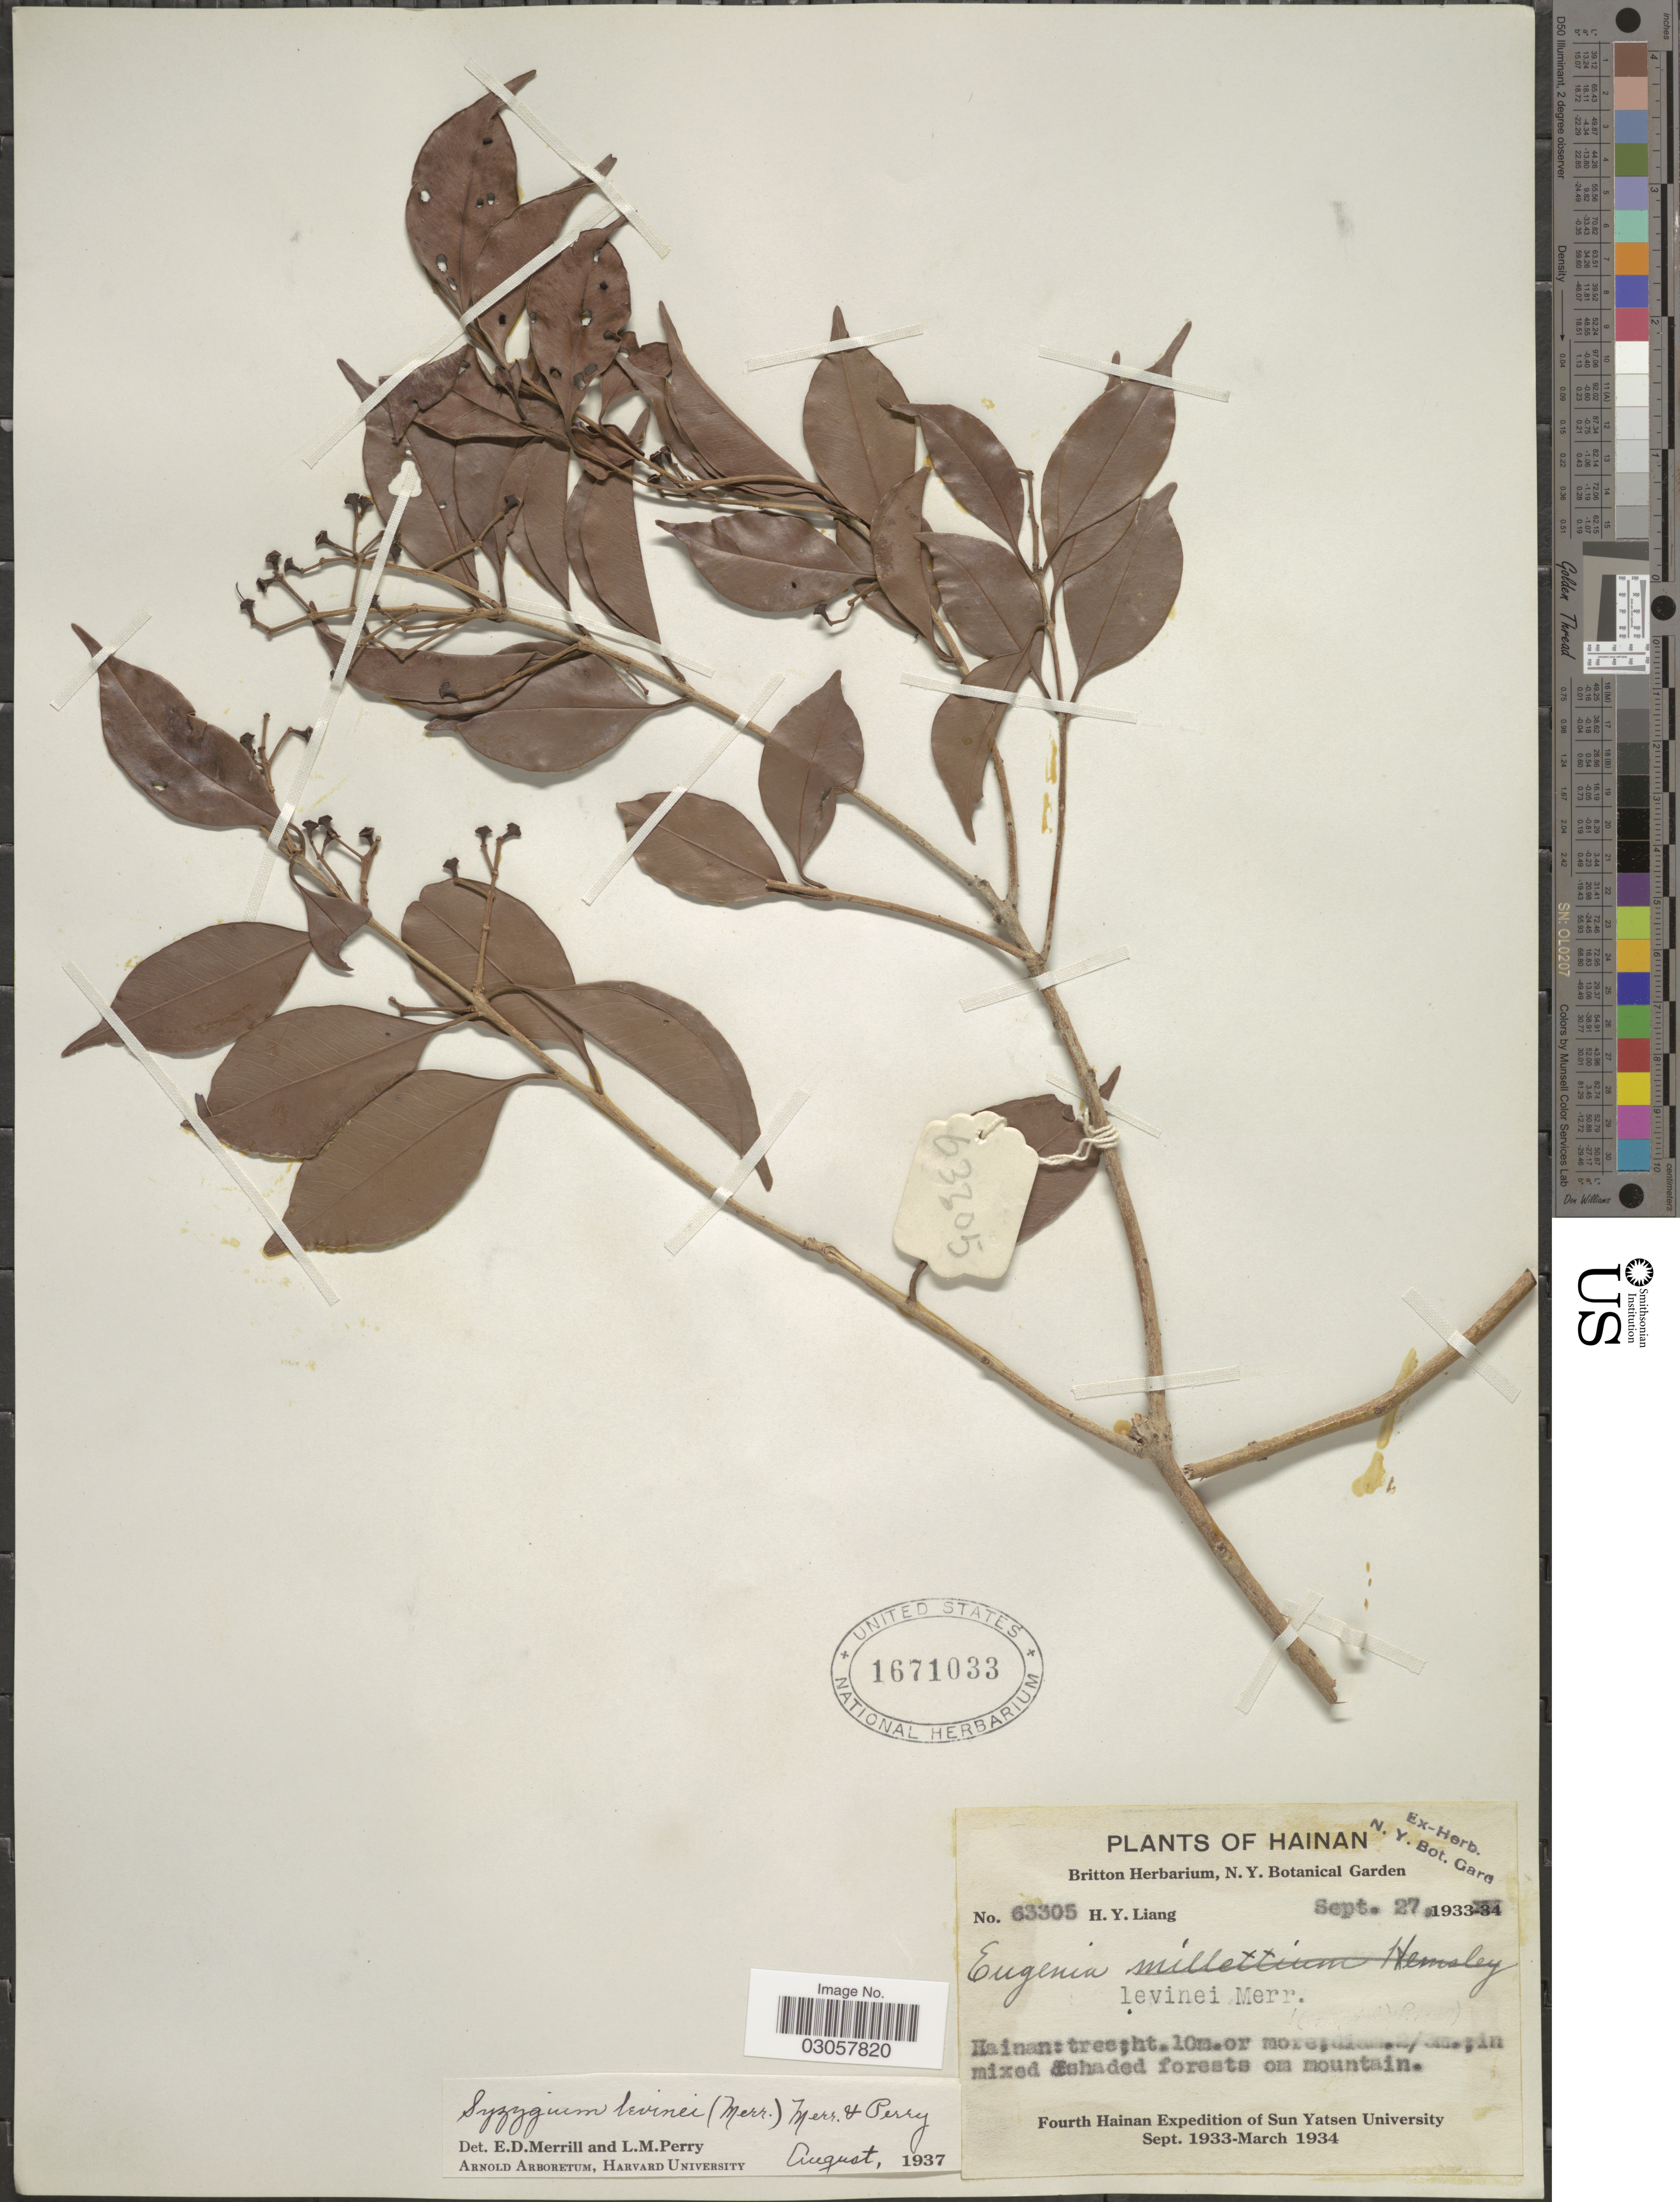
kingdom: Plantae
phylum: Tracheophyta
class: Magnoliopsida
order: Myrtales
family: Myrtaceae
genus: Syzygium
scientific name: Syzygium levinei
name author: (Merr.) Merr. & L.M. Perry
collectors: H. Y. Liang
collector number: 63305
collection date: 1933-09-27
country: China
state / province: Hainan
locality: In mixed shaded forests on mountain.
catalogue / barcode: US 1671033